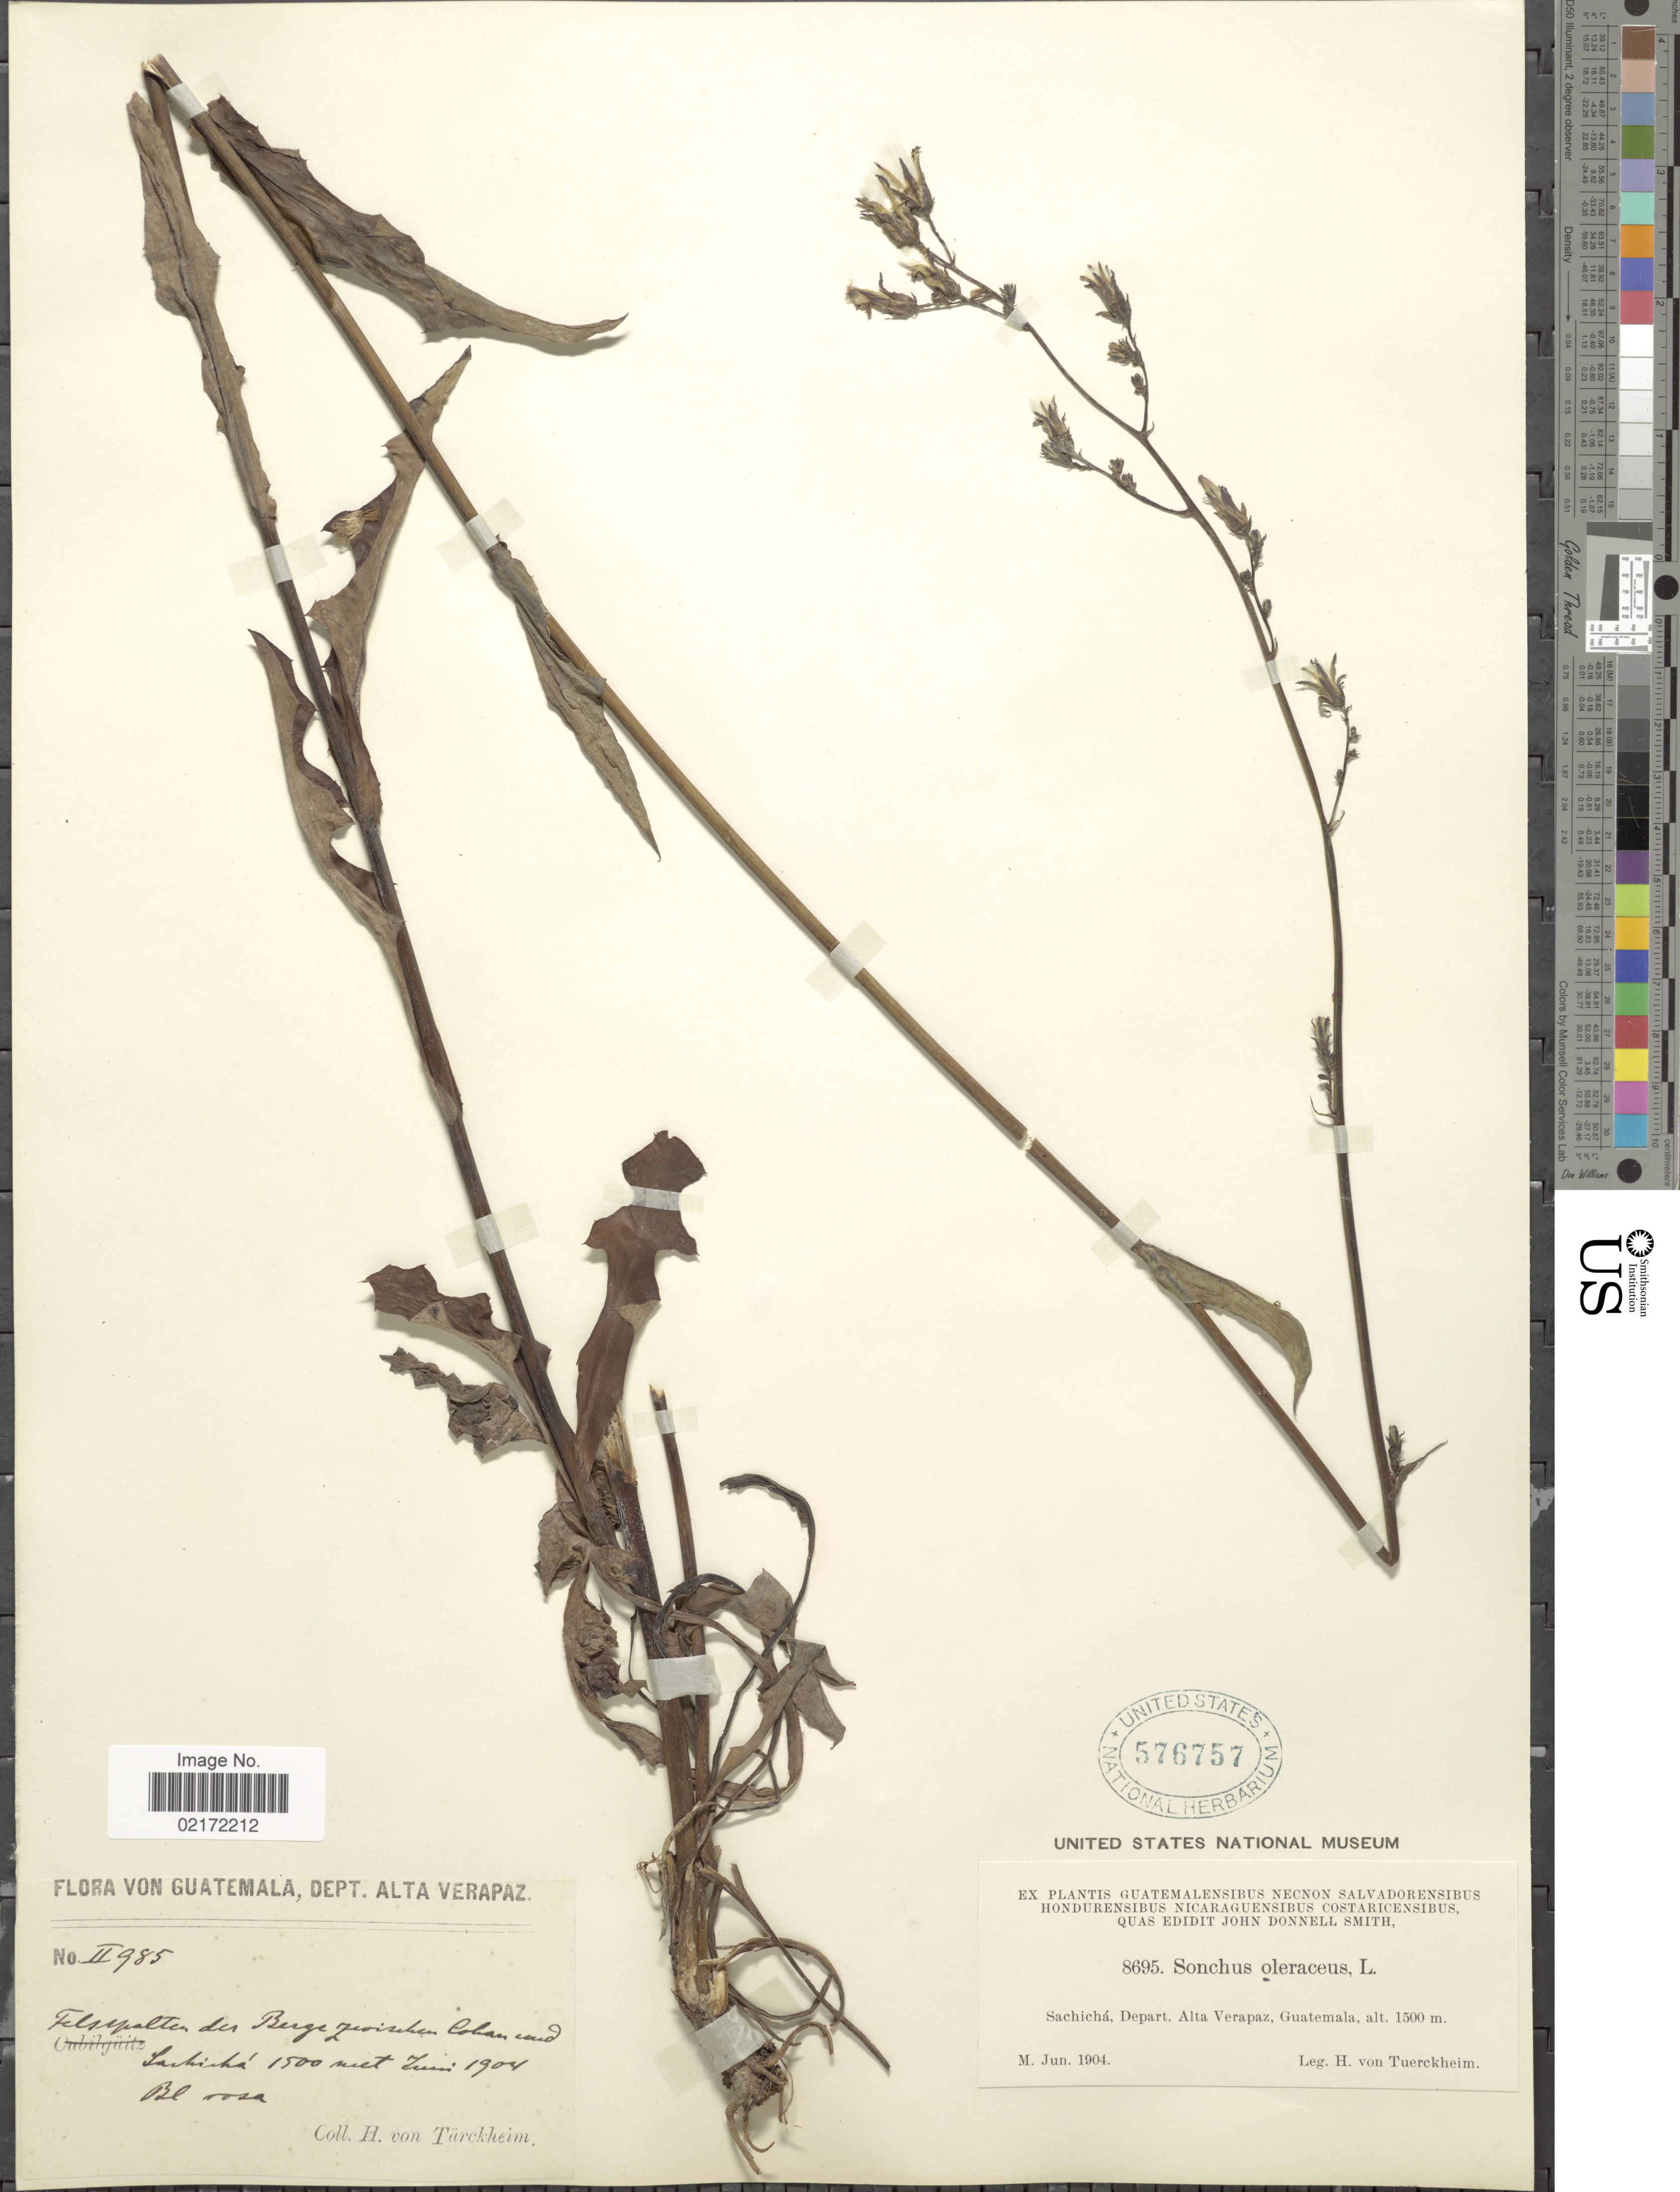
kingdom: Plantae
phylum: Tracheophyta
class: Magnoliopsida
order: Asterales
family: Asteraceae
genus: Sonchus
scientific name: Sonchus oleraceus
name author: L.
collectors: H. von Tuerckheim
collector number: II985/8695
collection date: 1904-06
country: Guatemala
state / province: Alta Verapaz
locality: Sachichá, Depart. Alta Verapaz, Guatemala. Felsspalten des Berge zwischen Coban und Sachichá.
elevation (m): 1500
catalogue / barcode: US 576757